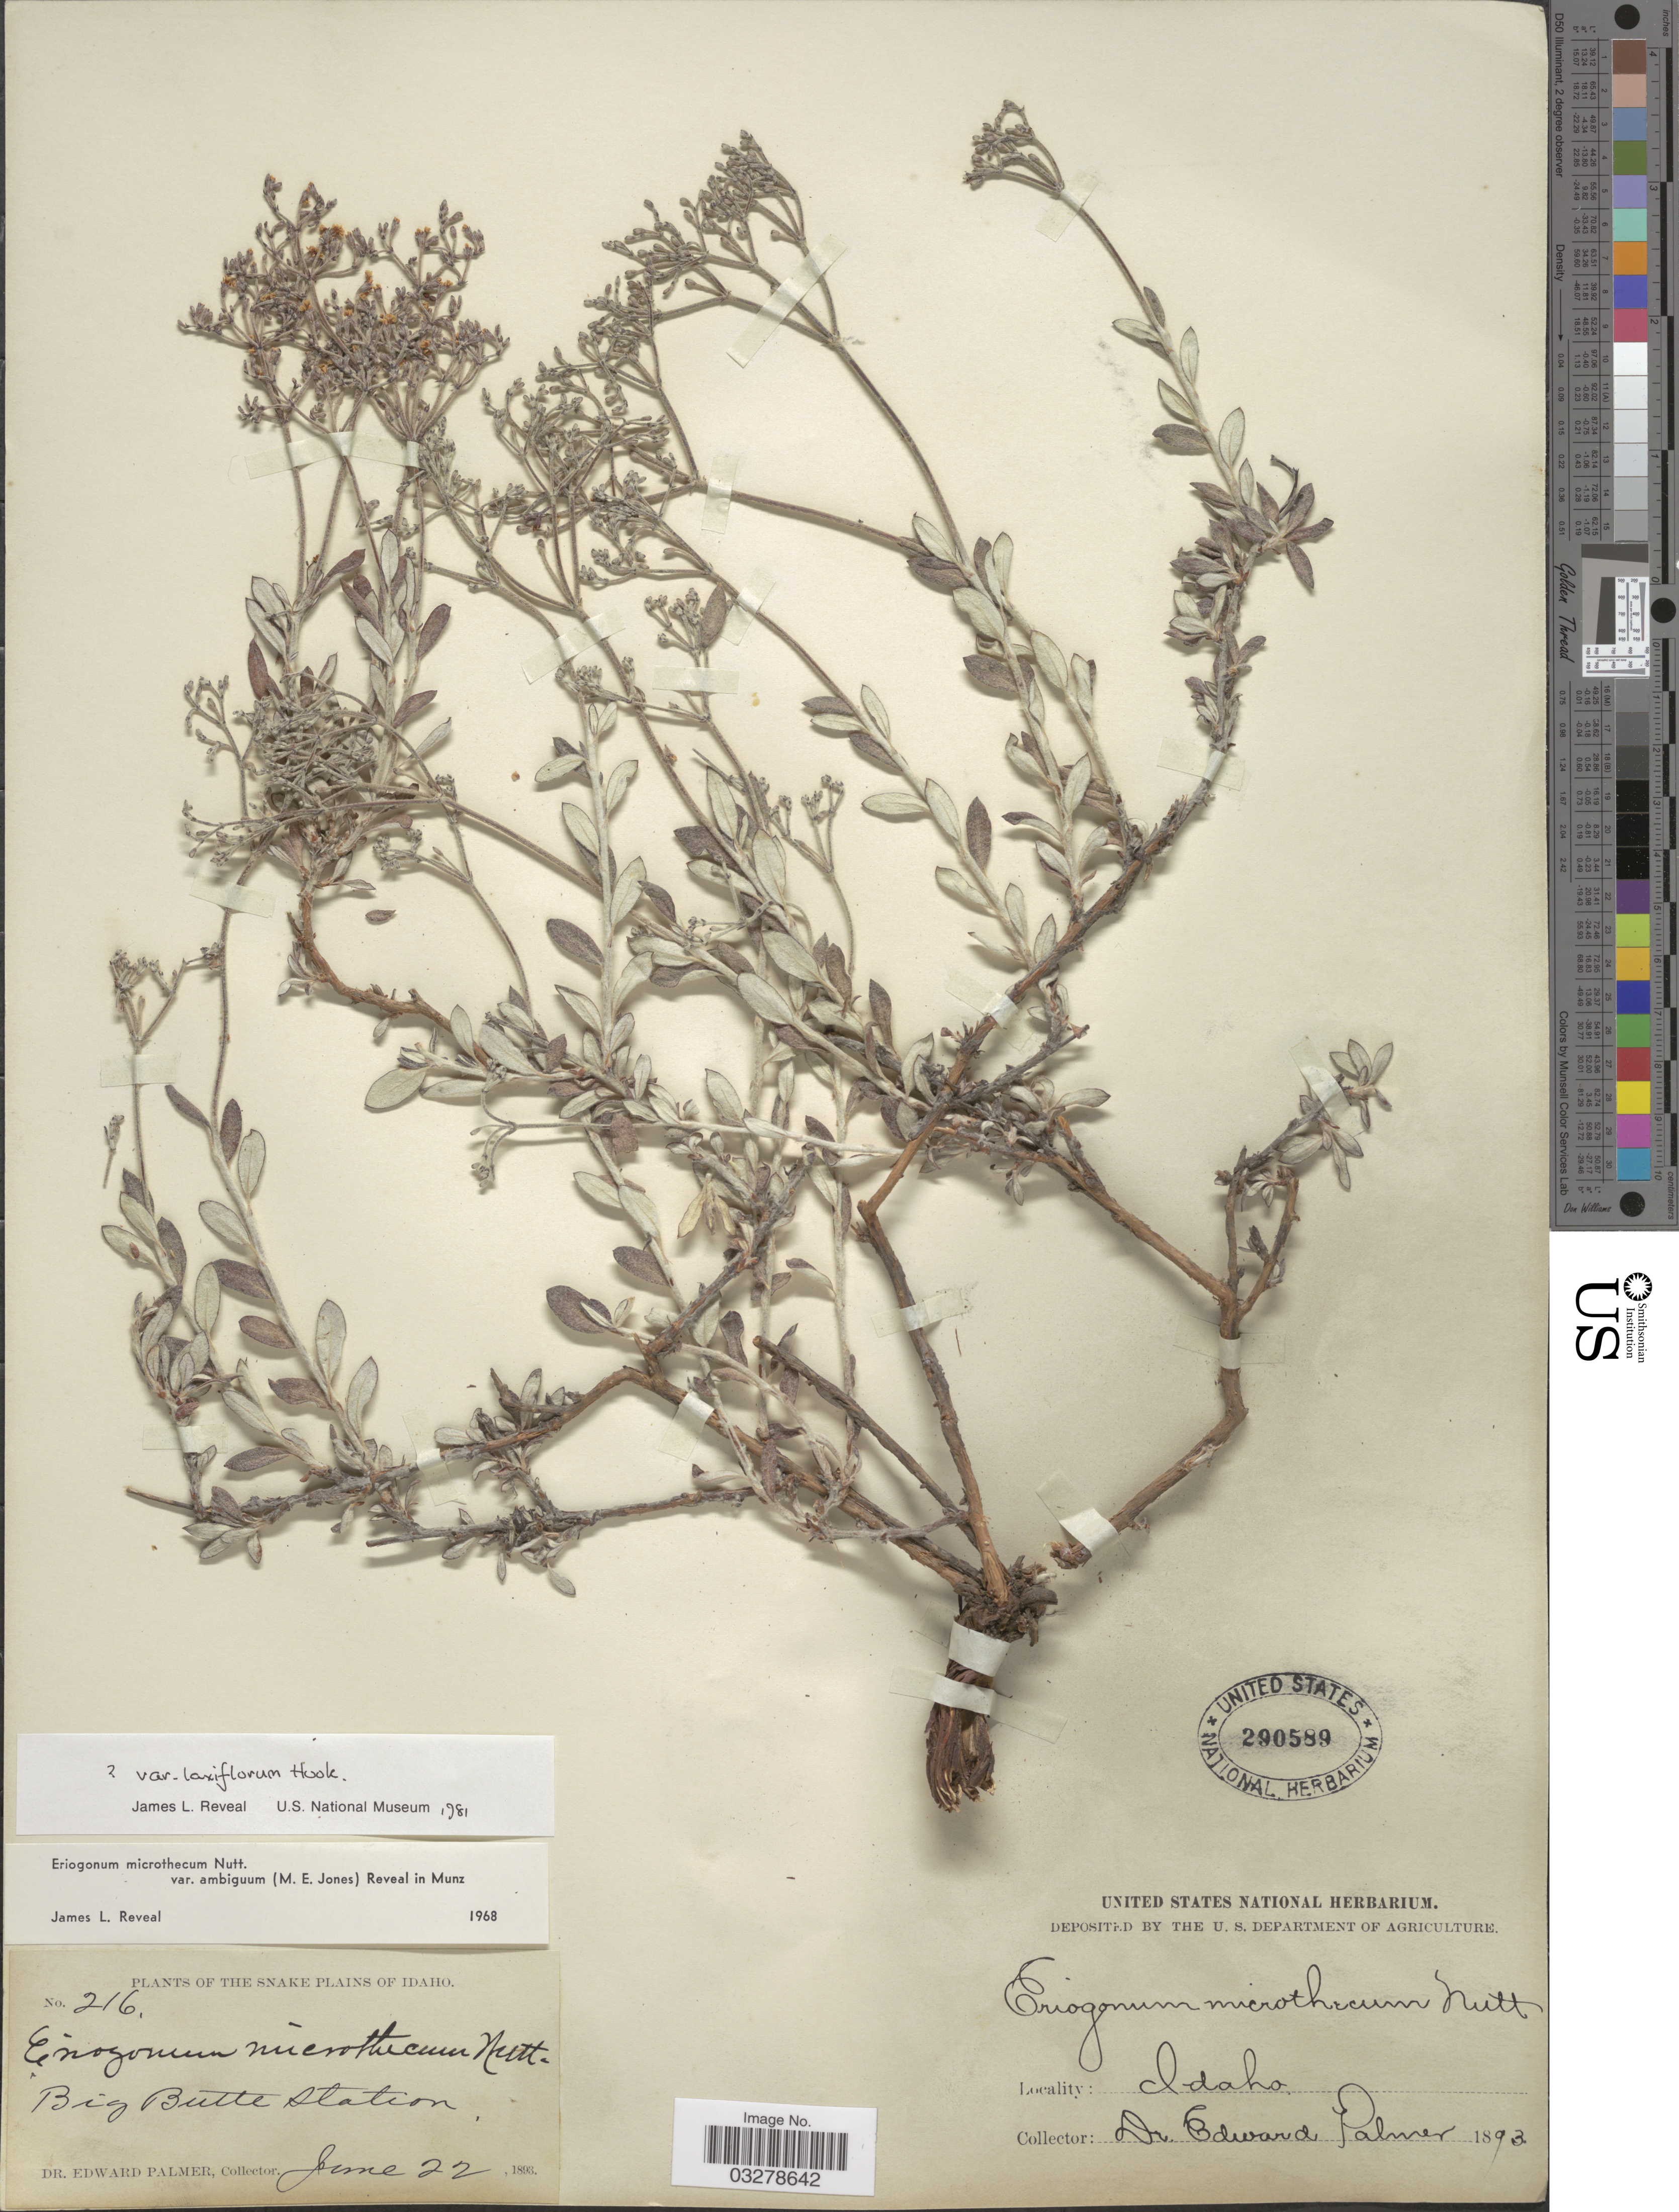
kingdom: Plantae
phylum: Tracheophyta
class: Magnoliopsida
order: Caryophyllales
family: Polygonaceae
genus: Eriogonum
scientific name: Eriogonum microtheca var. laxiflorum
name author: Hook.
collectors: E. Palmer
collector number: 216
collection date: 1893-06-22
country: United States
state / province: Idaho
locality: Snake Plains of Idaho. Big Butte Station.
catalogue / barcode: US 290589